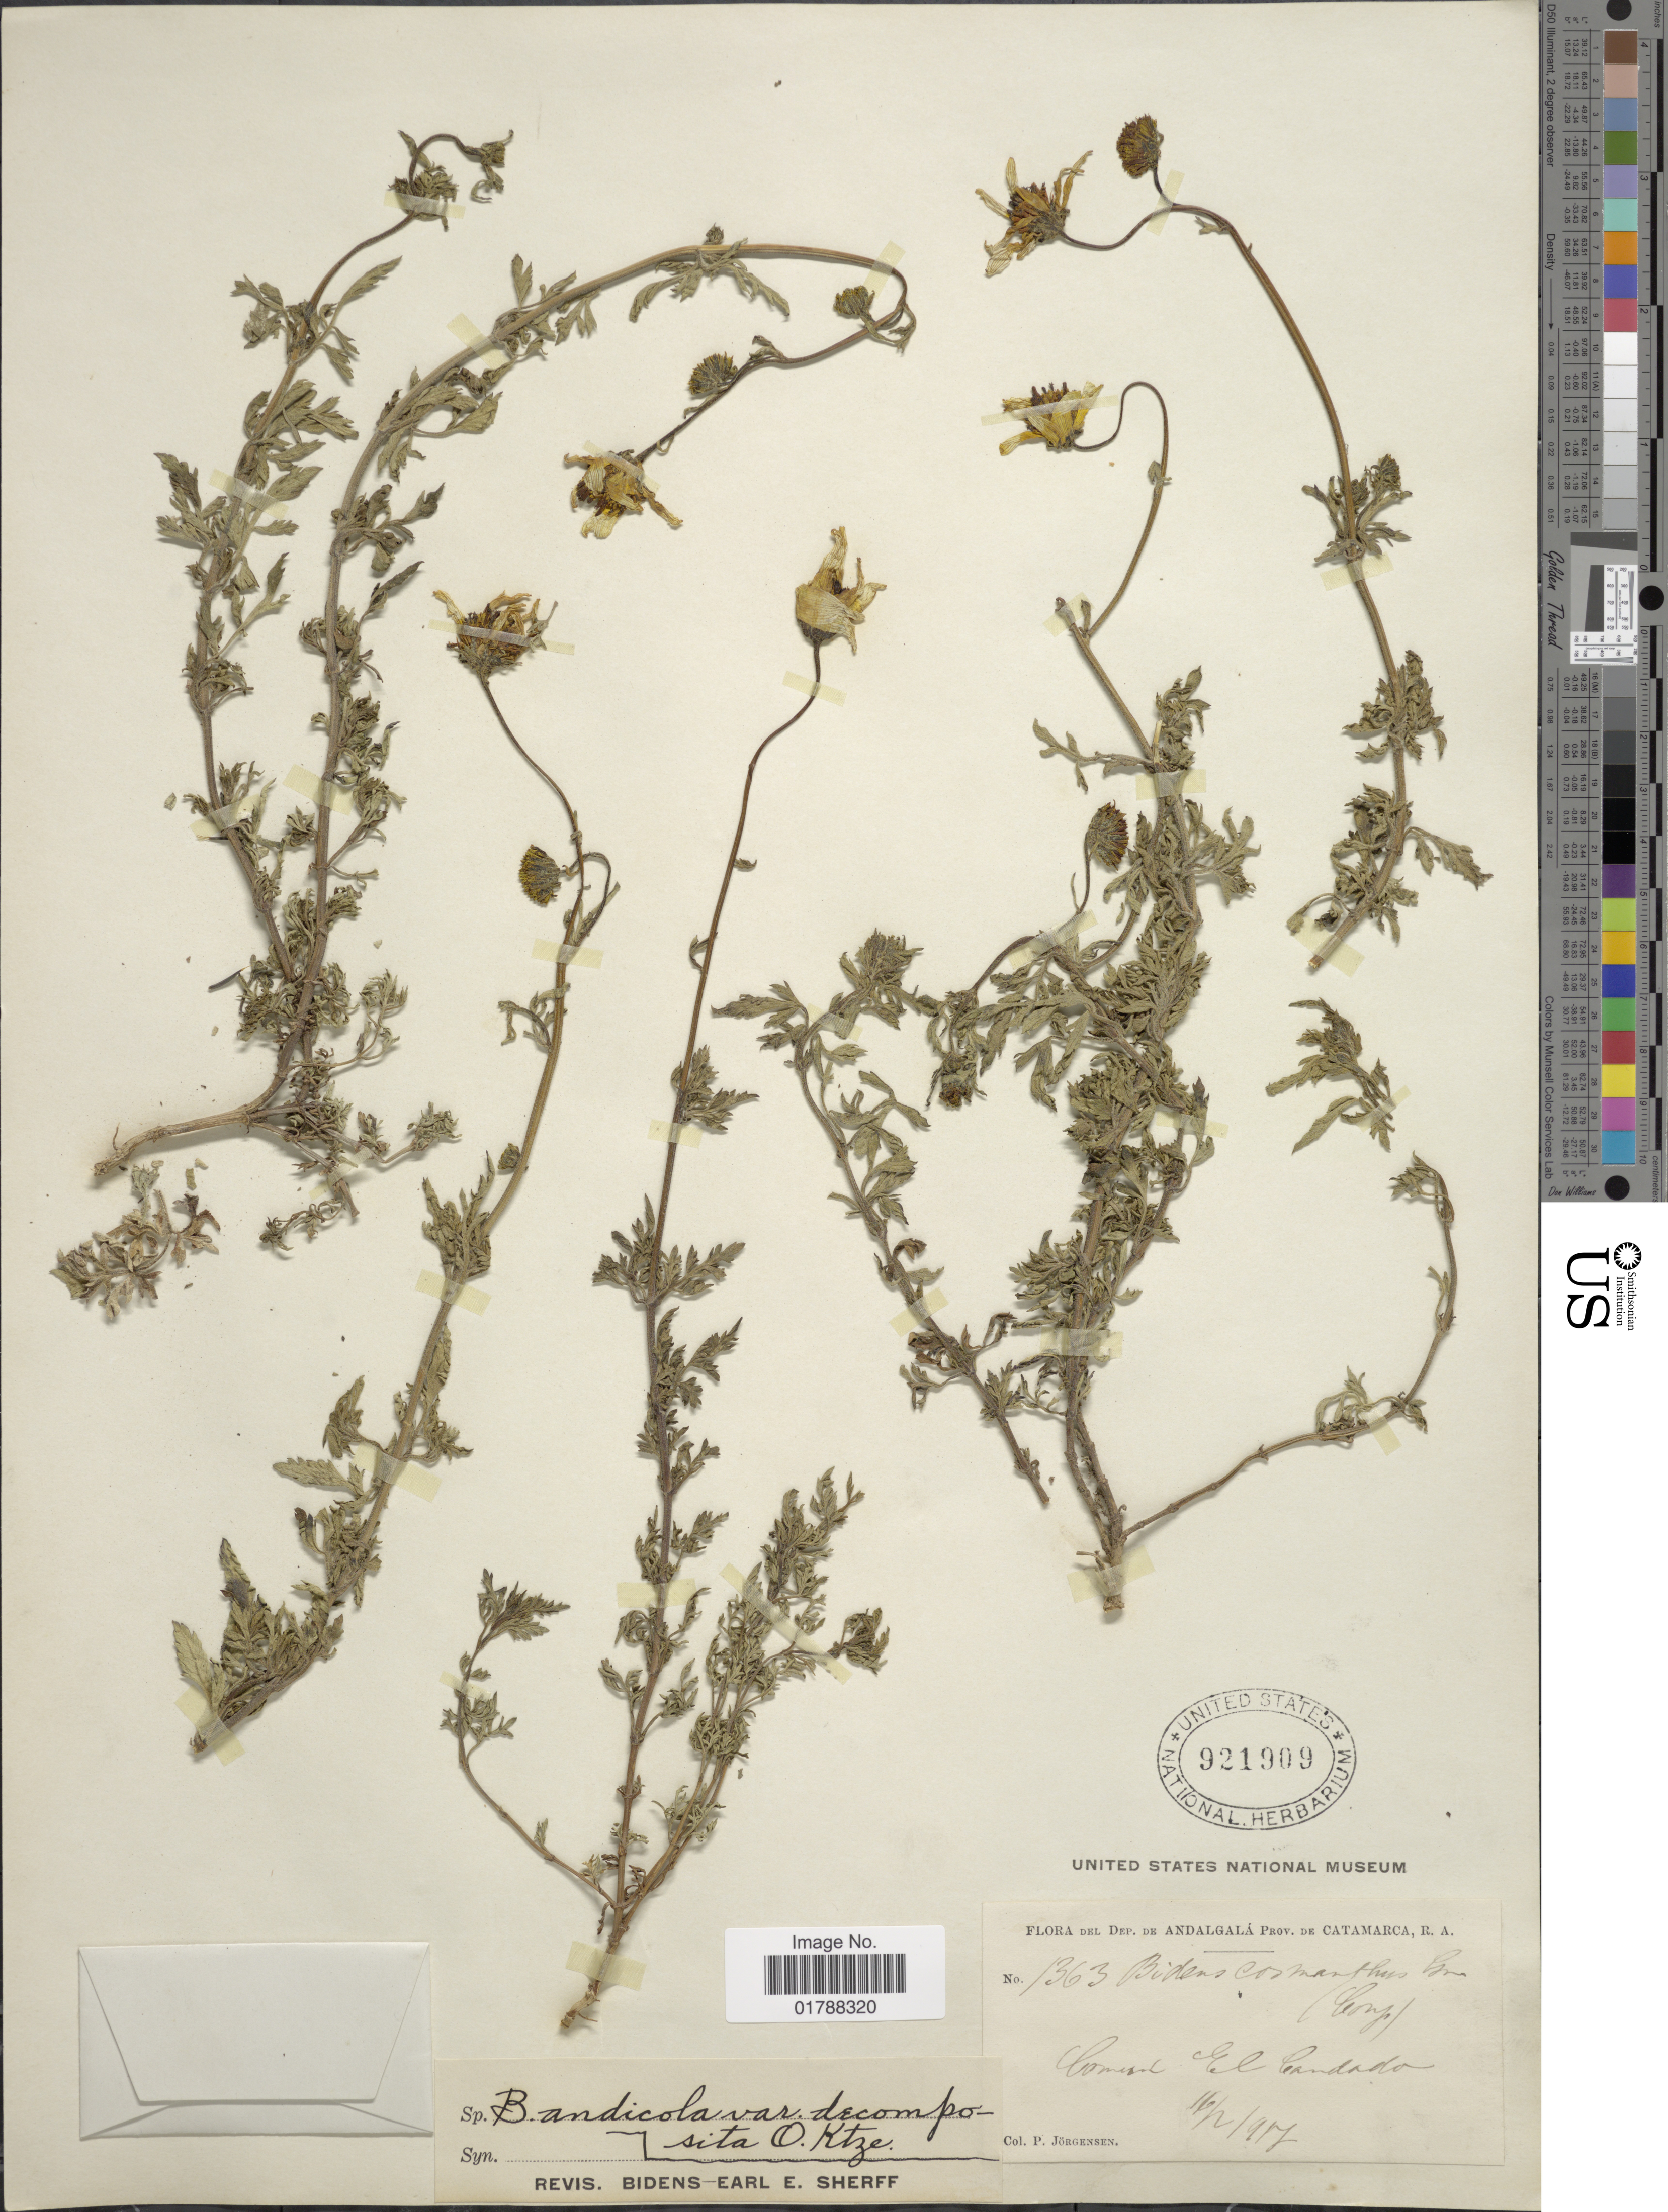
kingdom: Plantae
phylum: Tracheophyta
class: Magnoliopsida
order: Asterales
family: Asteraceae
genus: Bidens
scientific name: Bidens andicola var. decomposita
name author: Kuntze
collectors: P. Jörgensen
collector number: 1363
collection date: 1917-02-16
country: Argentina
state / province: Catamarca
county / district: Andalgalá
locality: Comun El Candado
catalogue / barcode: US 921909